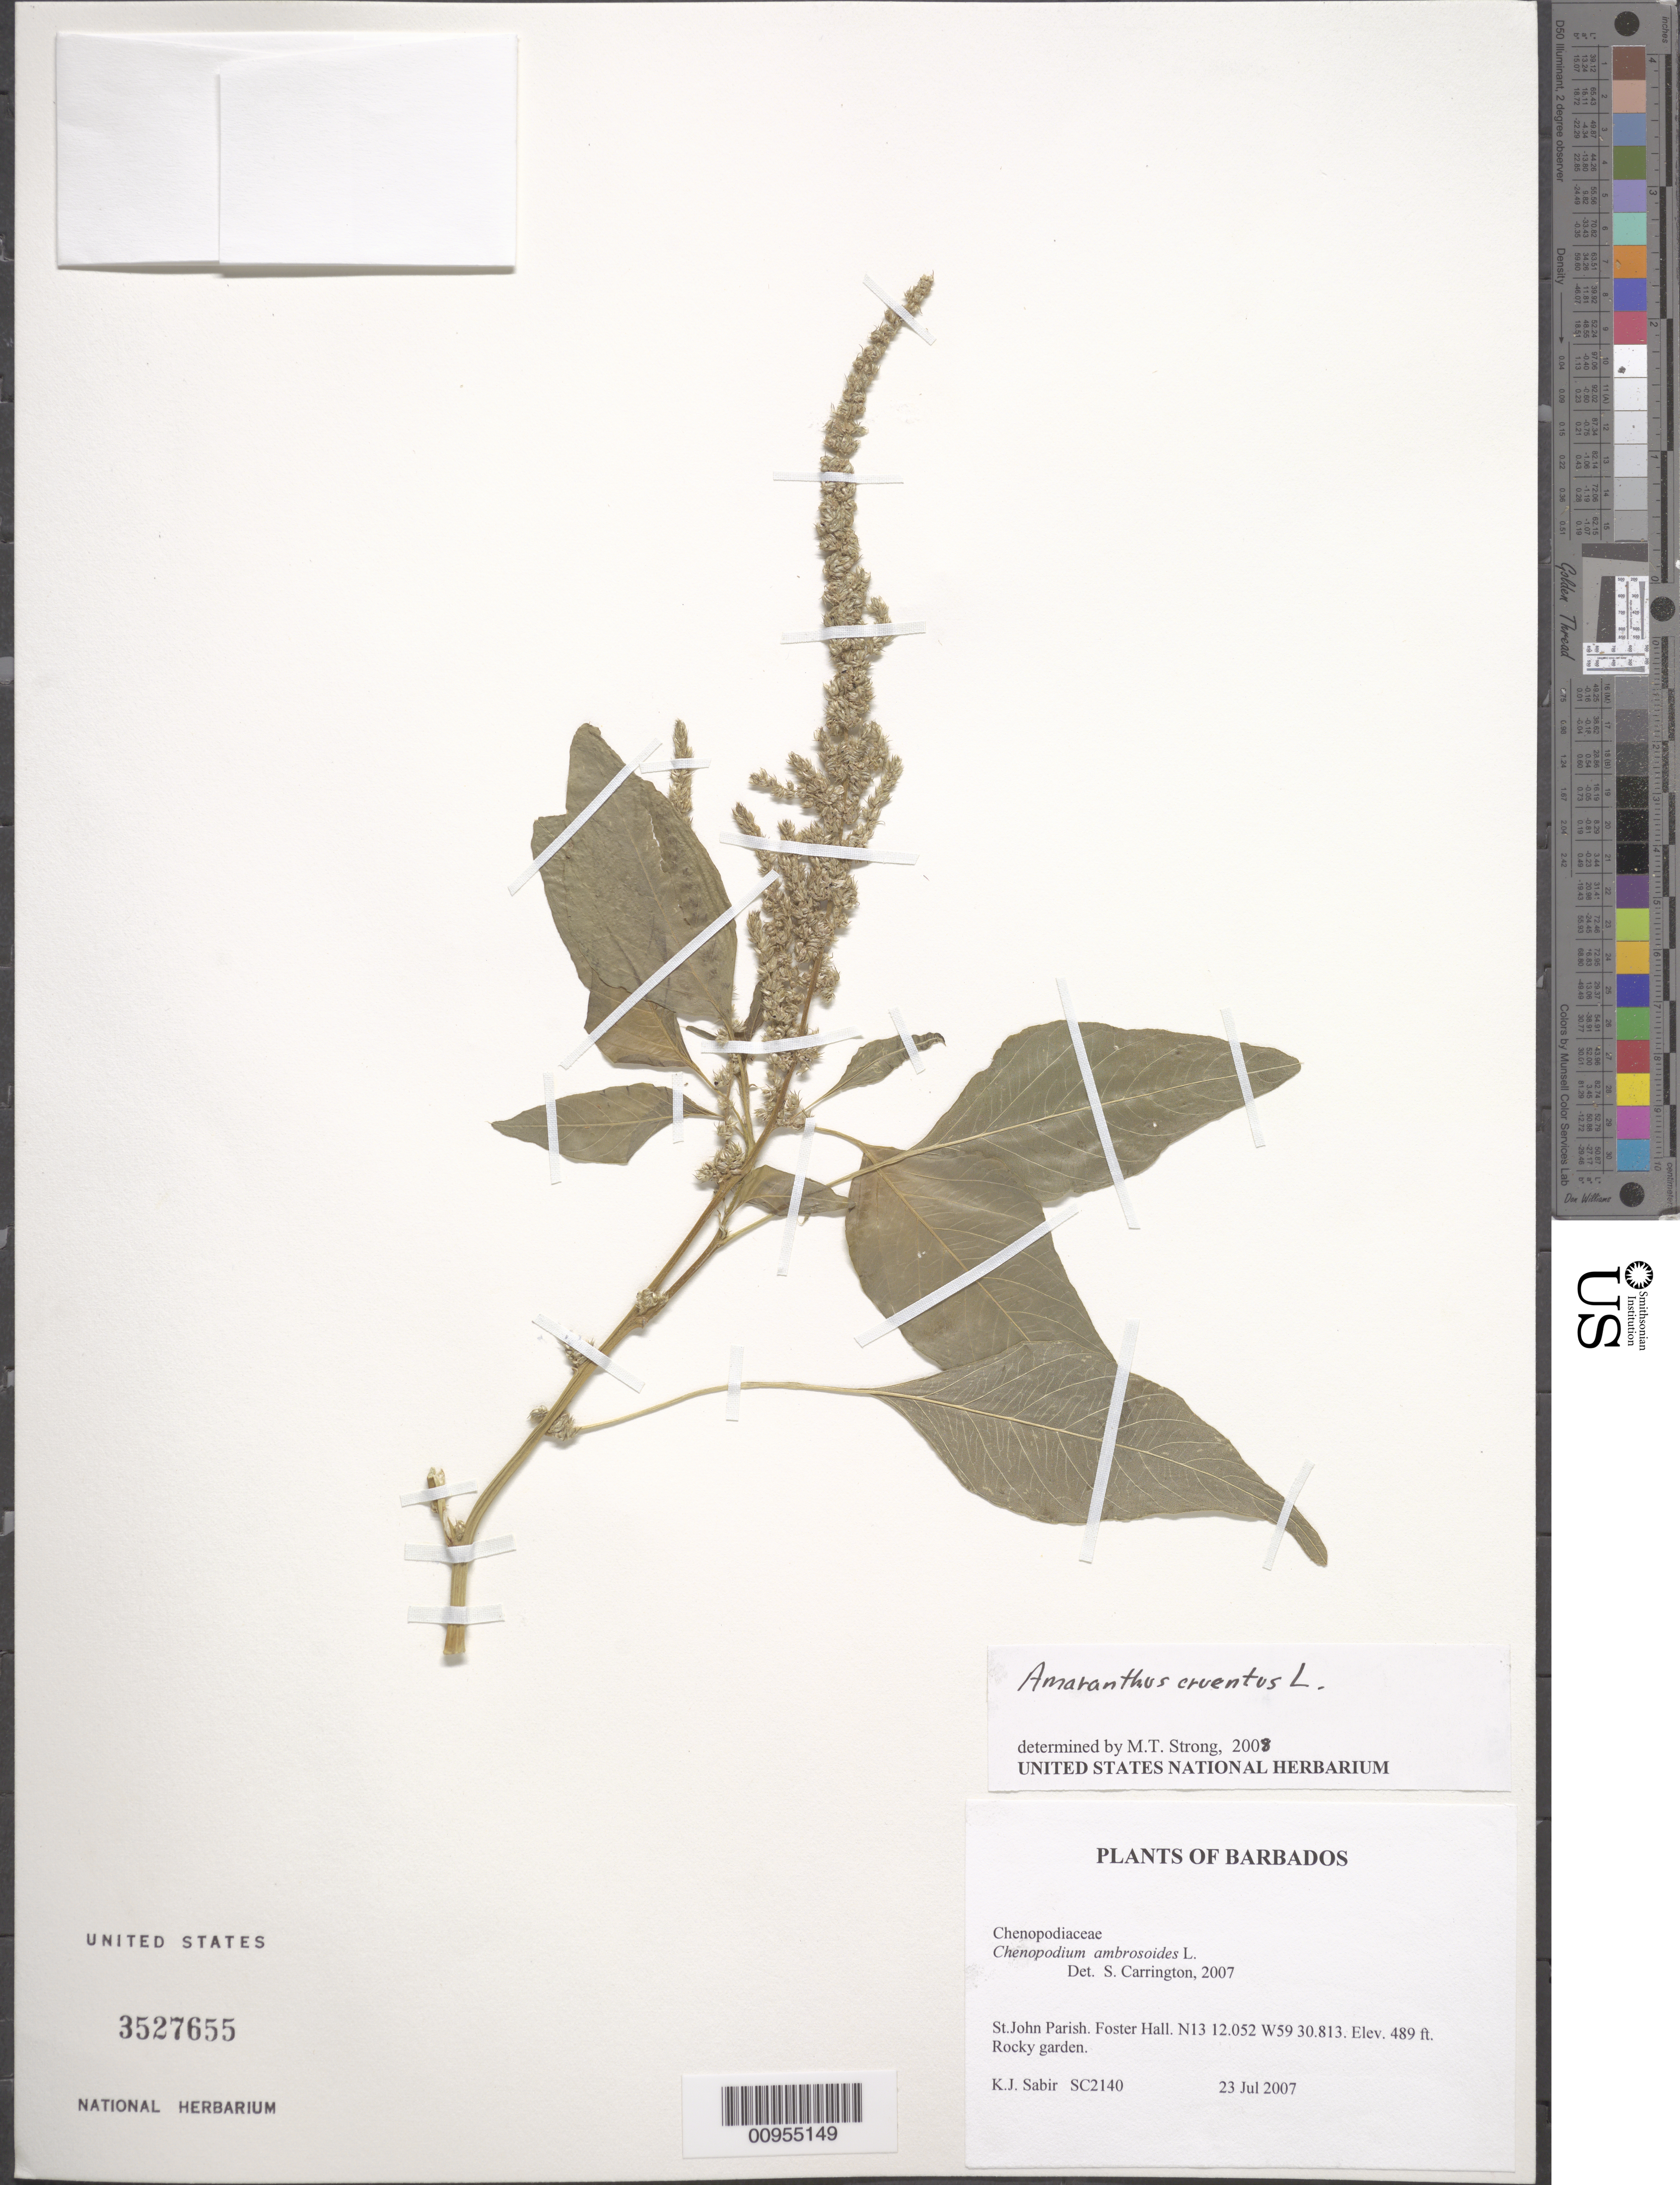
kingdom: Plantae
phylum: Tracheophyta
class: Magnoliopsida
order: Caryophyllales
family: Amaranthaceae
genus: Amaranthus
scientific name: Amaranthus cruentus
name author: L.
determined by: Strong, M. T., (US), Smithsonian Institution - National Museum of Natural History (UNITED STATES)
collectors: K. Sabir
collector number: SC 2140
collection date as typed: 23 Jul 2007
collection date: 2007-07-23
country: Barbados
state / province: Saint John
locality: Foster Hall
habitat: rocky garden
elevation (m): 149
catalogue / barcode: US 3527655